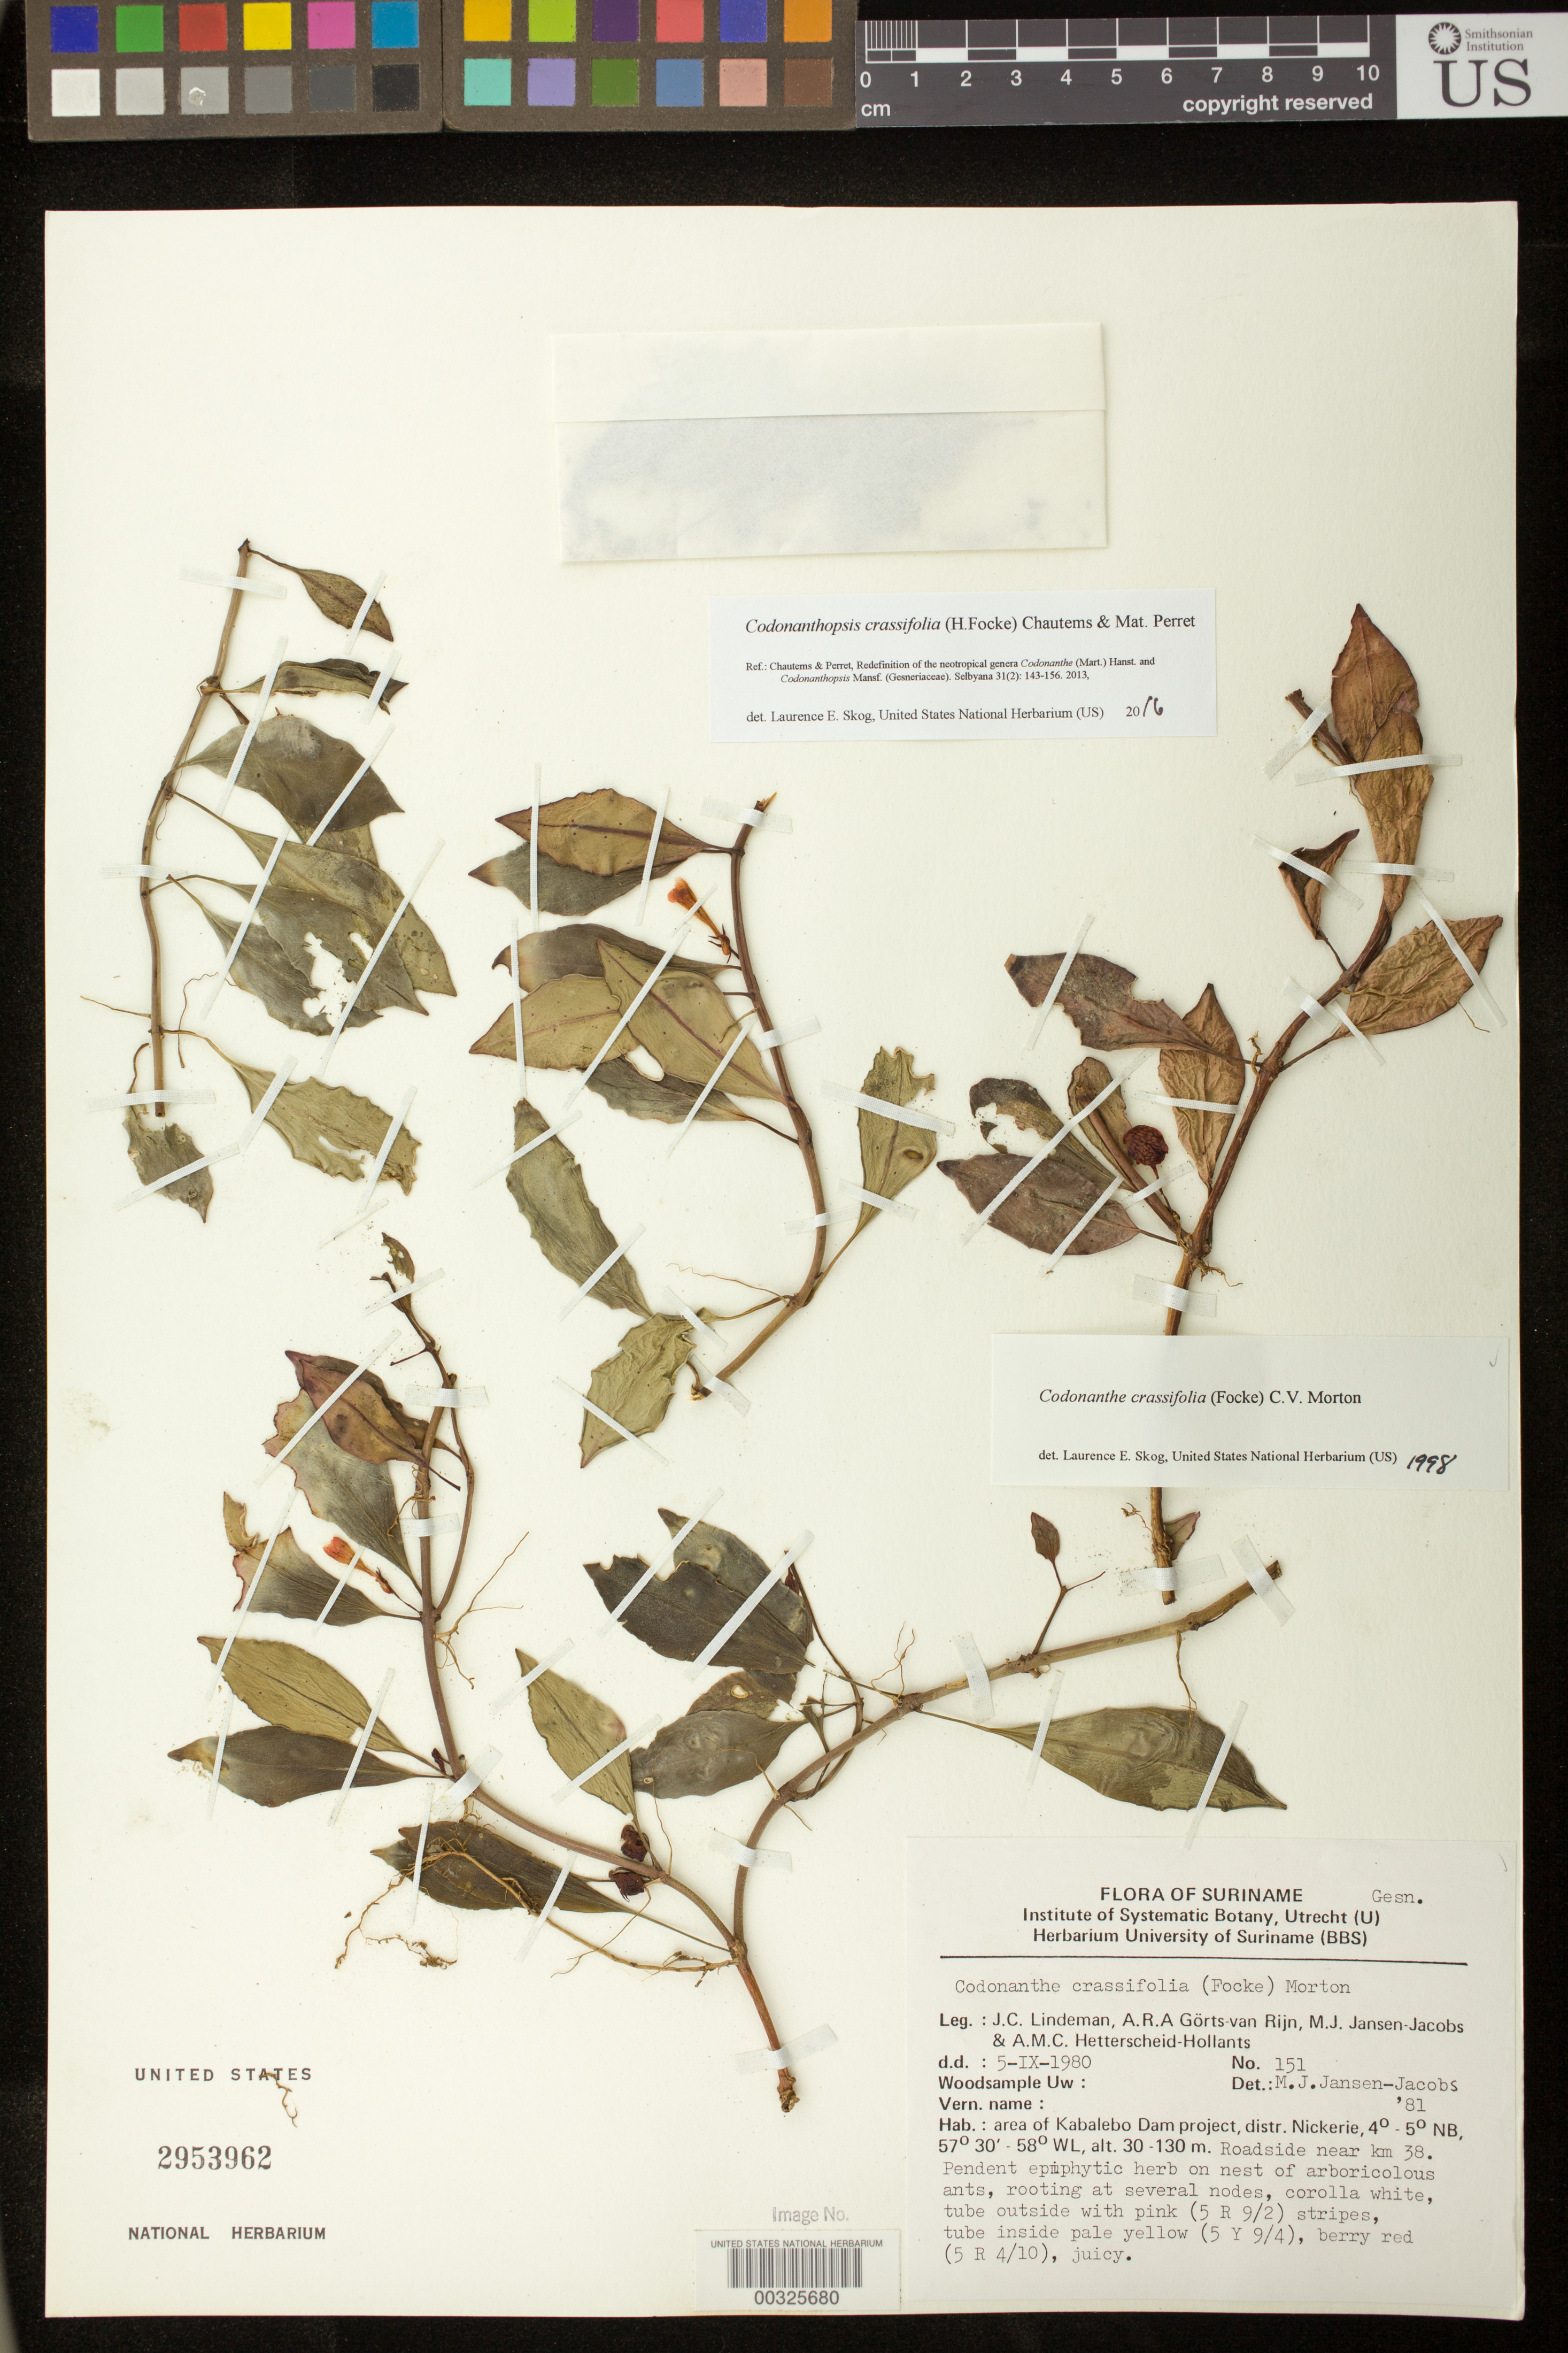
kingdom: Plantae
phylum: Tracheophyta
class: Magnoliopsida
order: Lamiales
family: Gesneriaceae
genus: Codonanthopsis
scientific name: Codonanthopsis crassifolia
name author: (H. Focke) Chautems & Mat.Perret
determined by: Skog, Laurence E.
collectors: J. C. Lindeman, A. .R. A. Görts-van Rijn, M. J. Jansen-Jacobs & A. Hetterscheid-Hollants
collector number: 151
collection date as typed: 05 Sep 1980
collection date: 1980-09-05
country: Suriname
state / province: Nickerie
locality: Area of Kabalebo Dam project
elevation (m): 30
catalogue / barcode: US 2953962